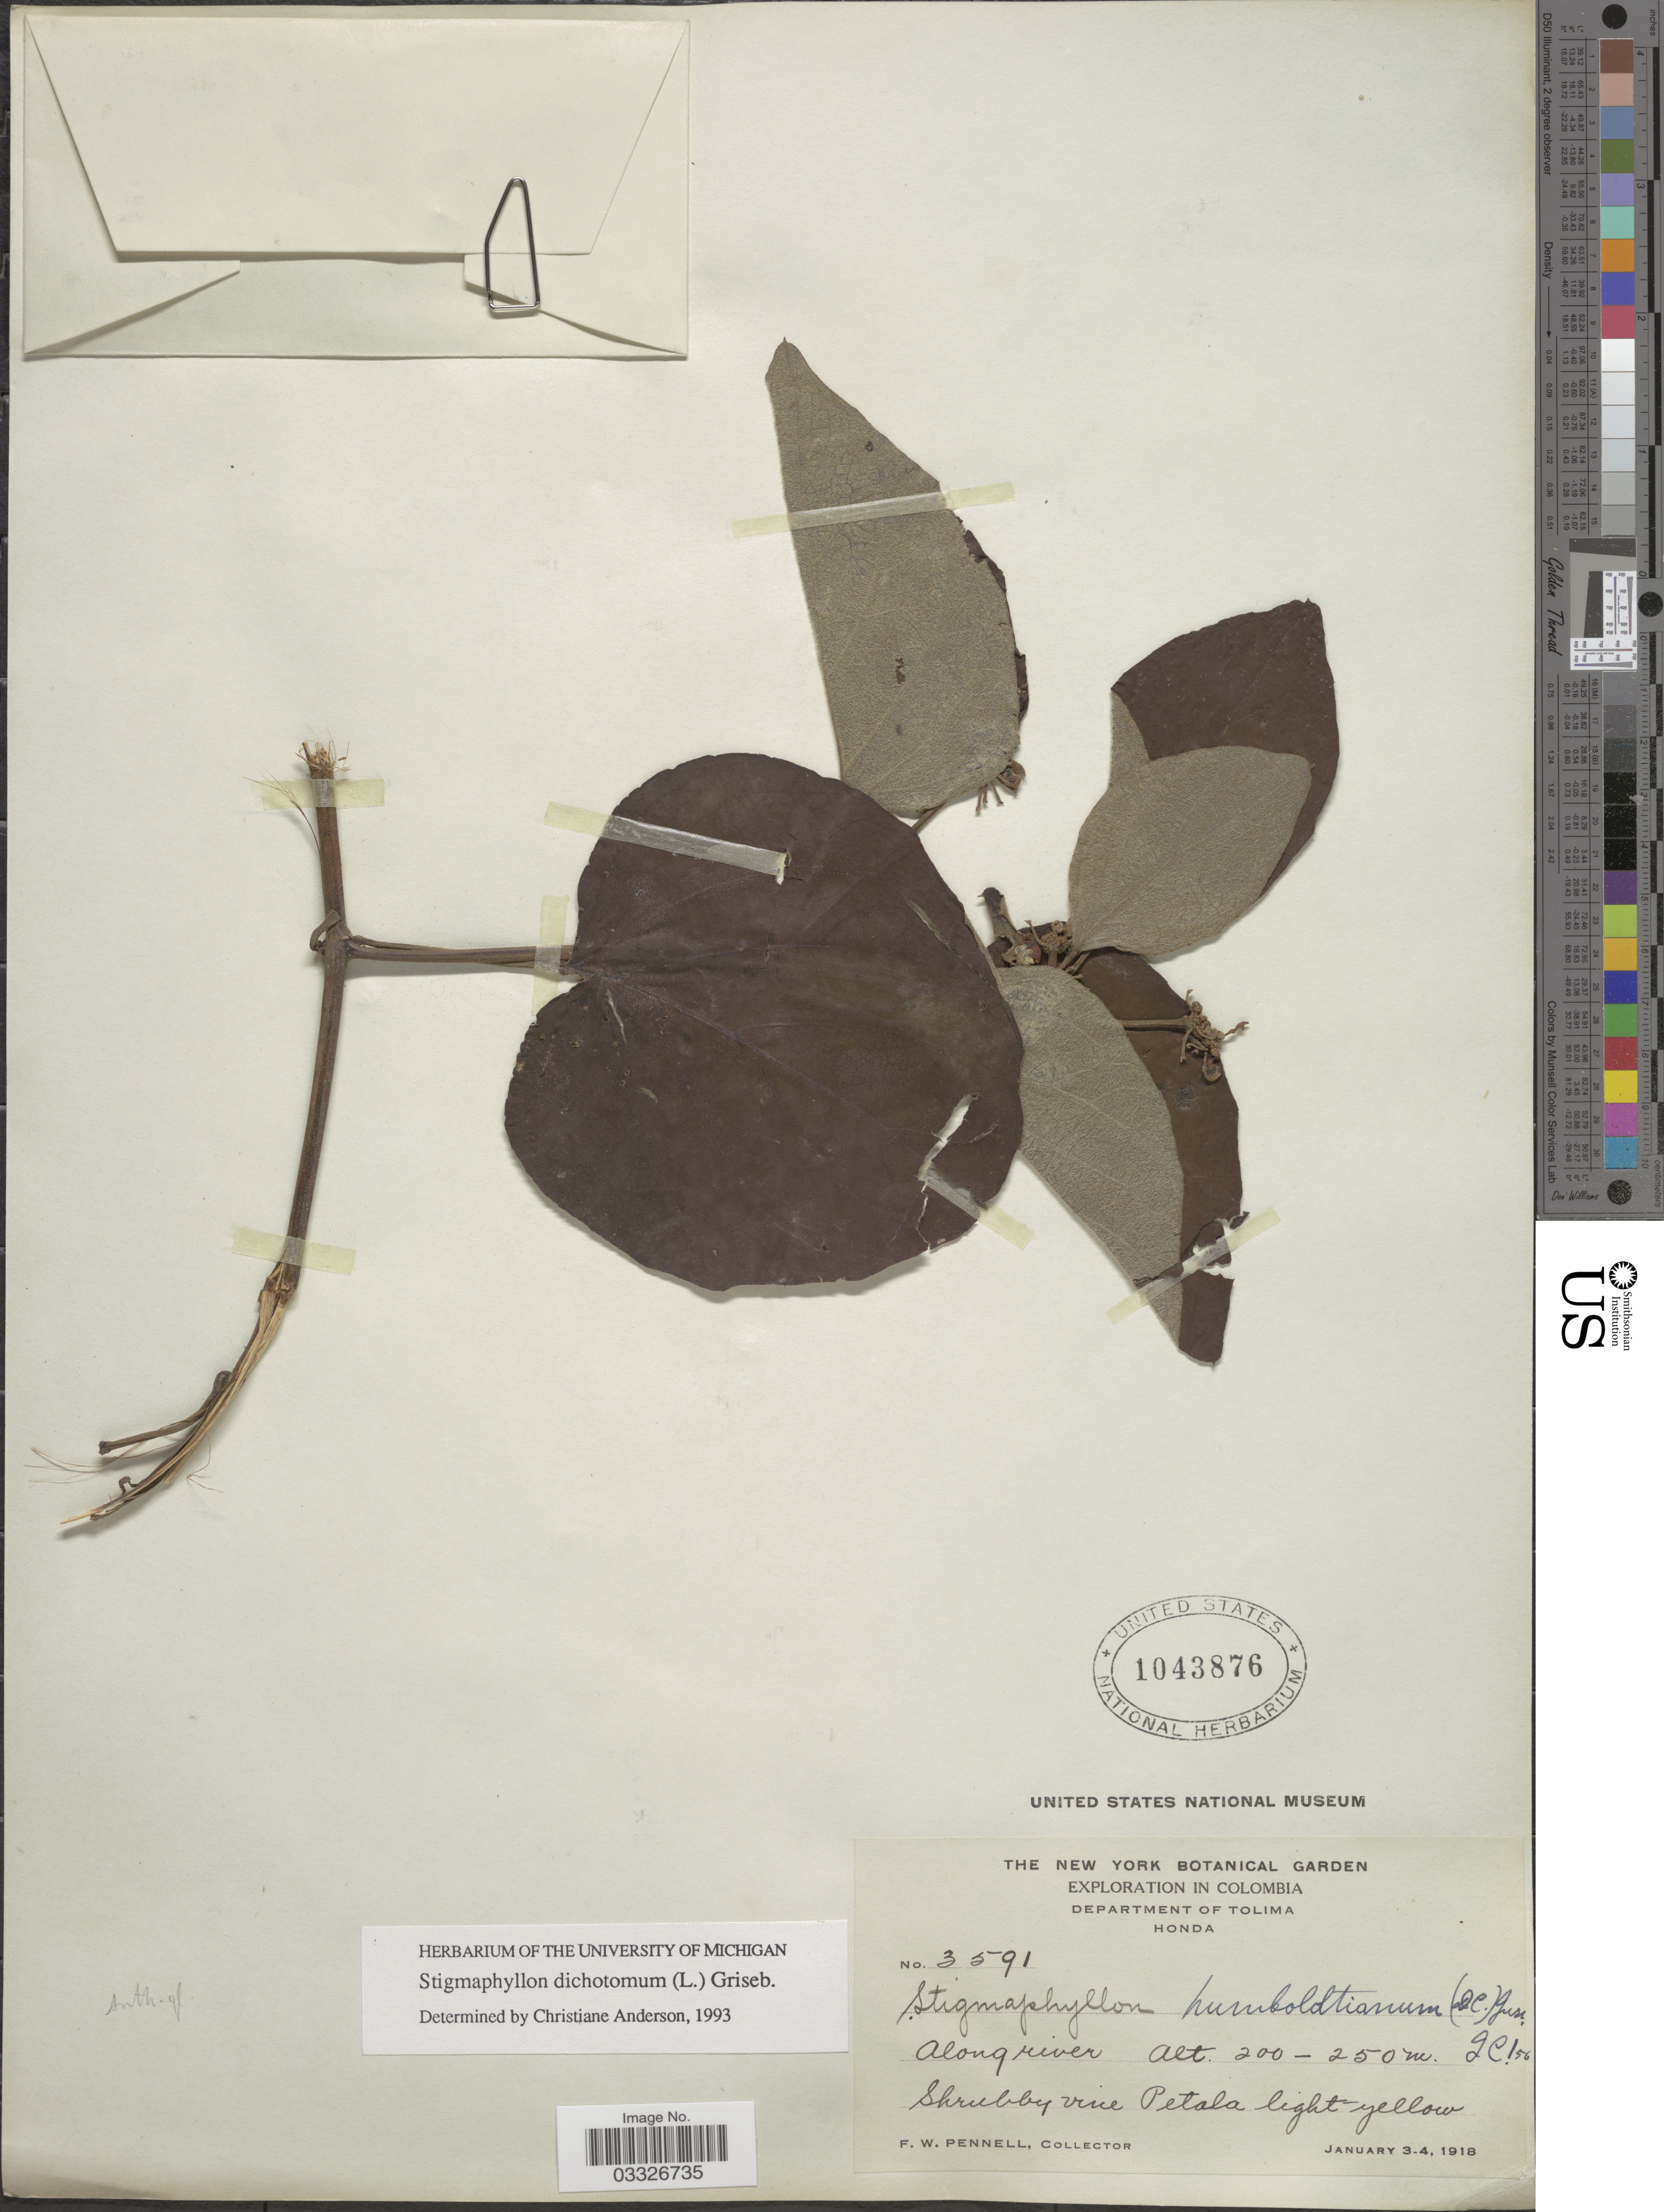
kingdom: Plantae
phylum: Tracheophyta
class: Magnoliopsida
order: Malpighiales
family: Malpighiaceae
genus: Stigmaphyllon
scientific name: Stigmaphyllon dichotomum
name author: Griseb.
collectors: F. W. Pennell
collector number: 3591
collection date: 1918-01-03/1918-01-04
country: Colombia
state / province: Tolima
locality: Department of Tolima. Honda, along river.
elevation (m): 200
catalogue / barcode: US 1043876